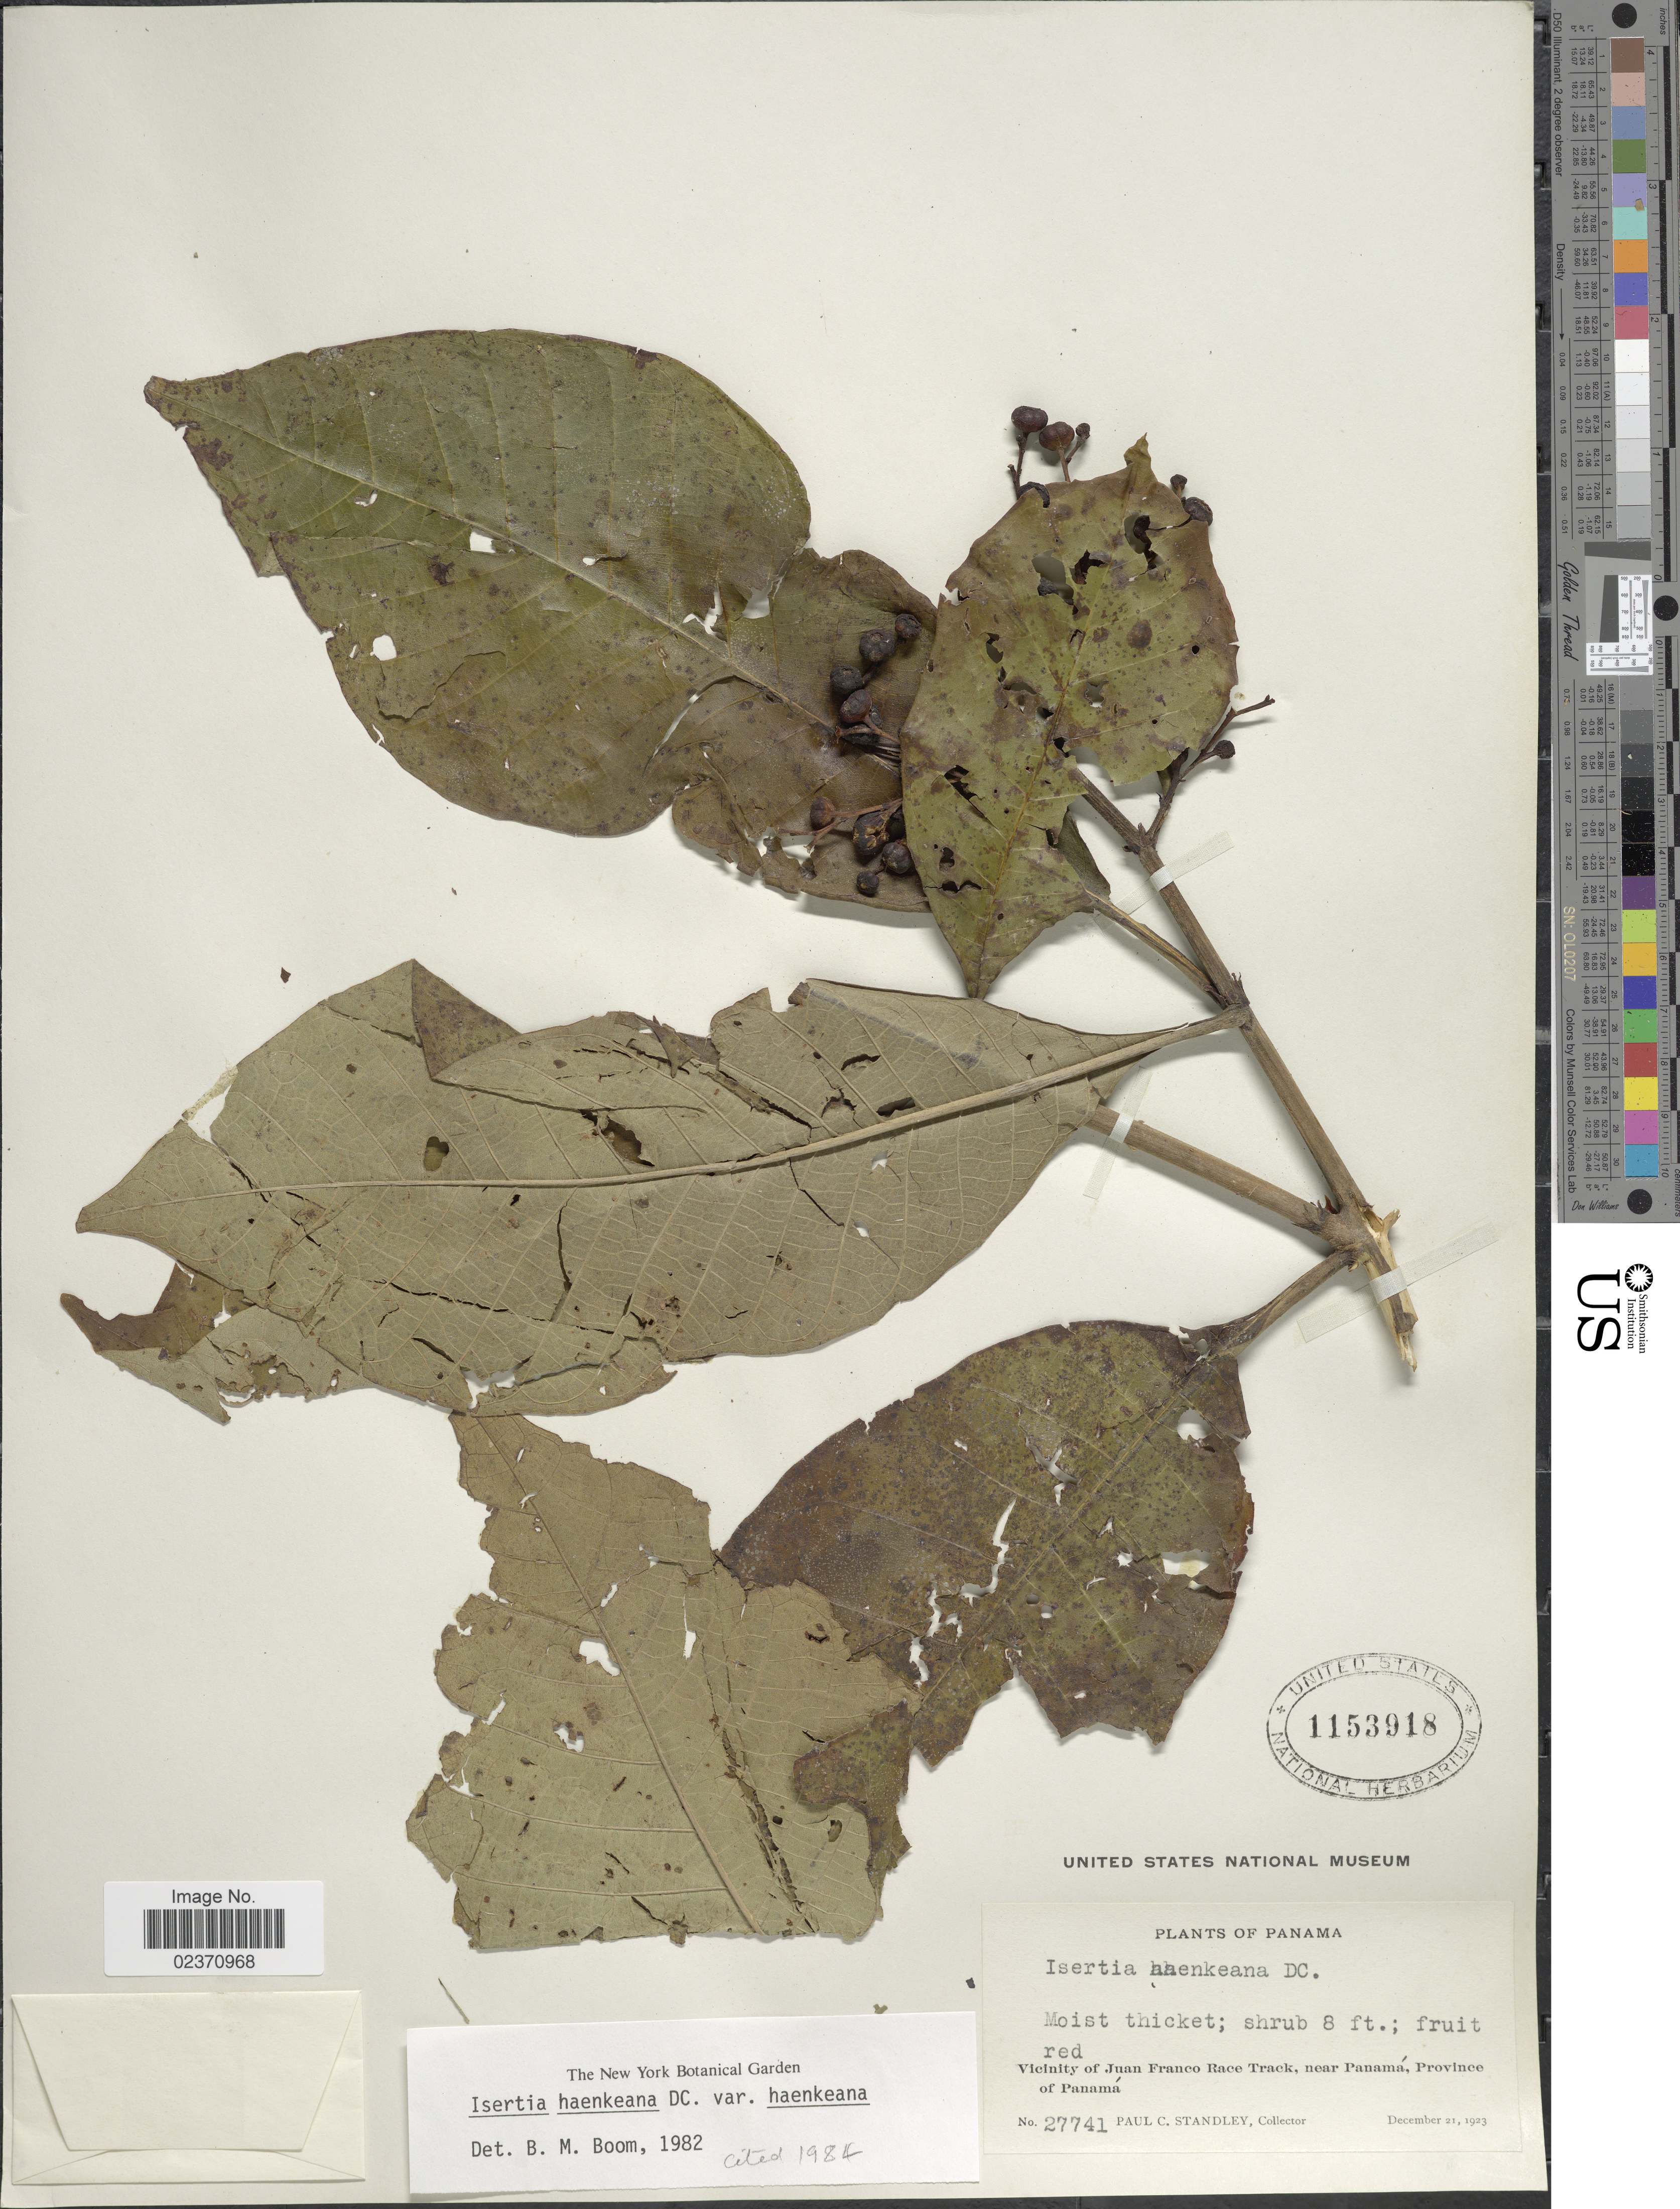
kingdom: Plantae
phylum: Tracheophyta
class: Magnoliopsida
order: Gentianales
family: Rubiaceae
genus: Isertia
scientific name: Isertia haenkeana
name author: DC.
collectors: P. C. Standley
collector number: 27741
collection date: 1923-12-21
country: Panama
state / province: Panamá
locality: Vicinity of Juan Franco race Track, near Panama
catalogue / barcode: US 1153918